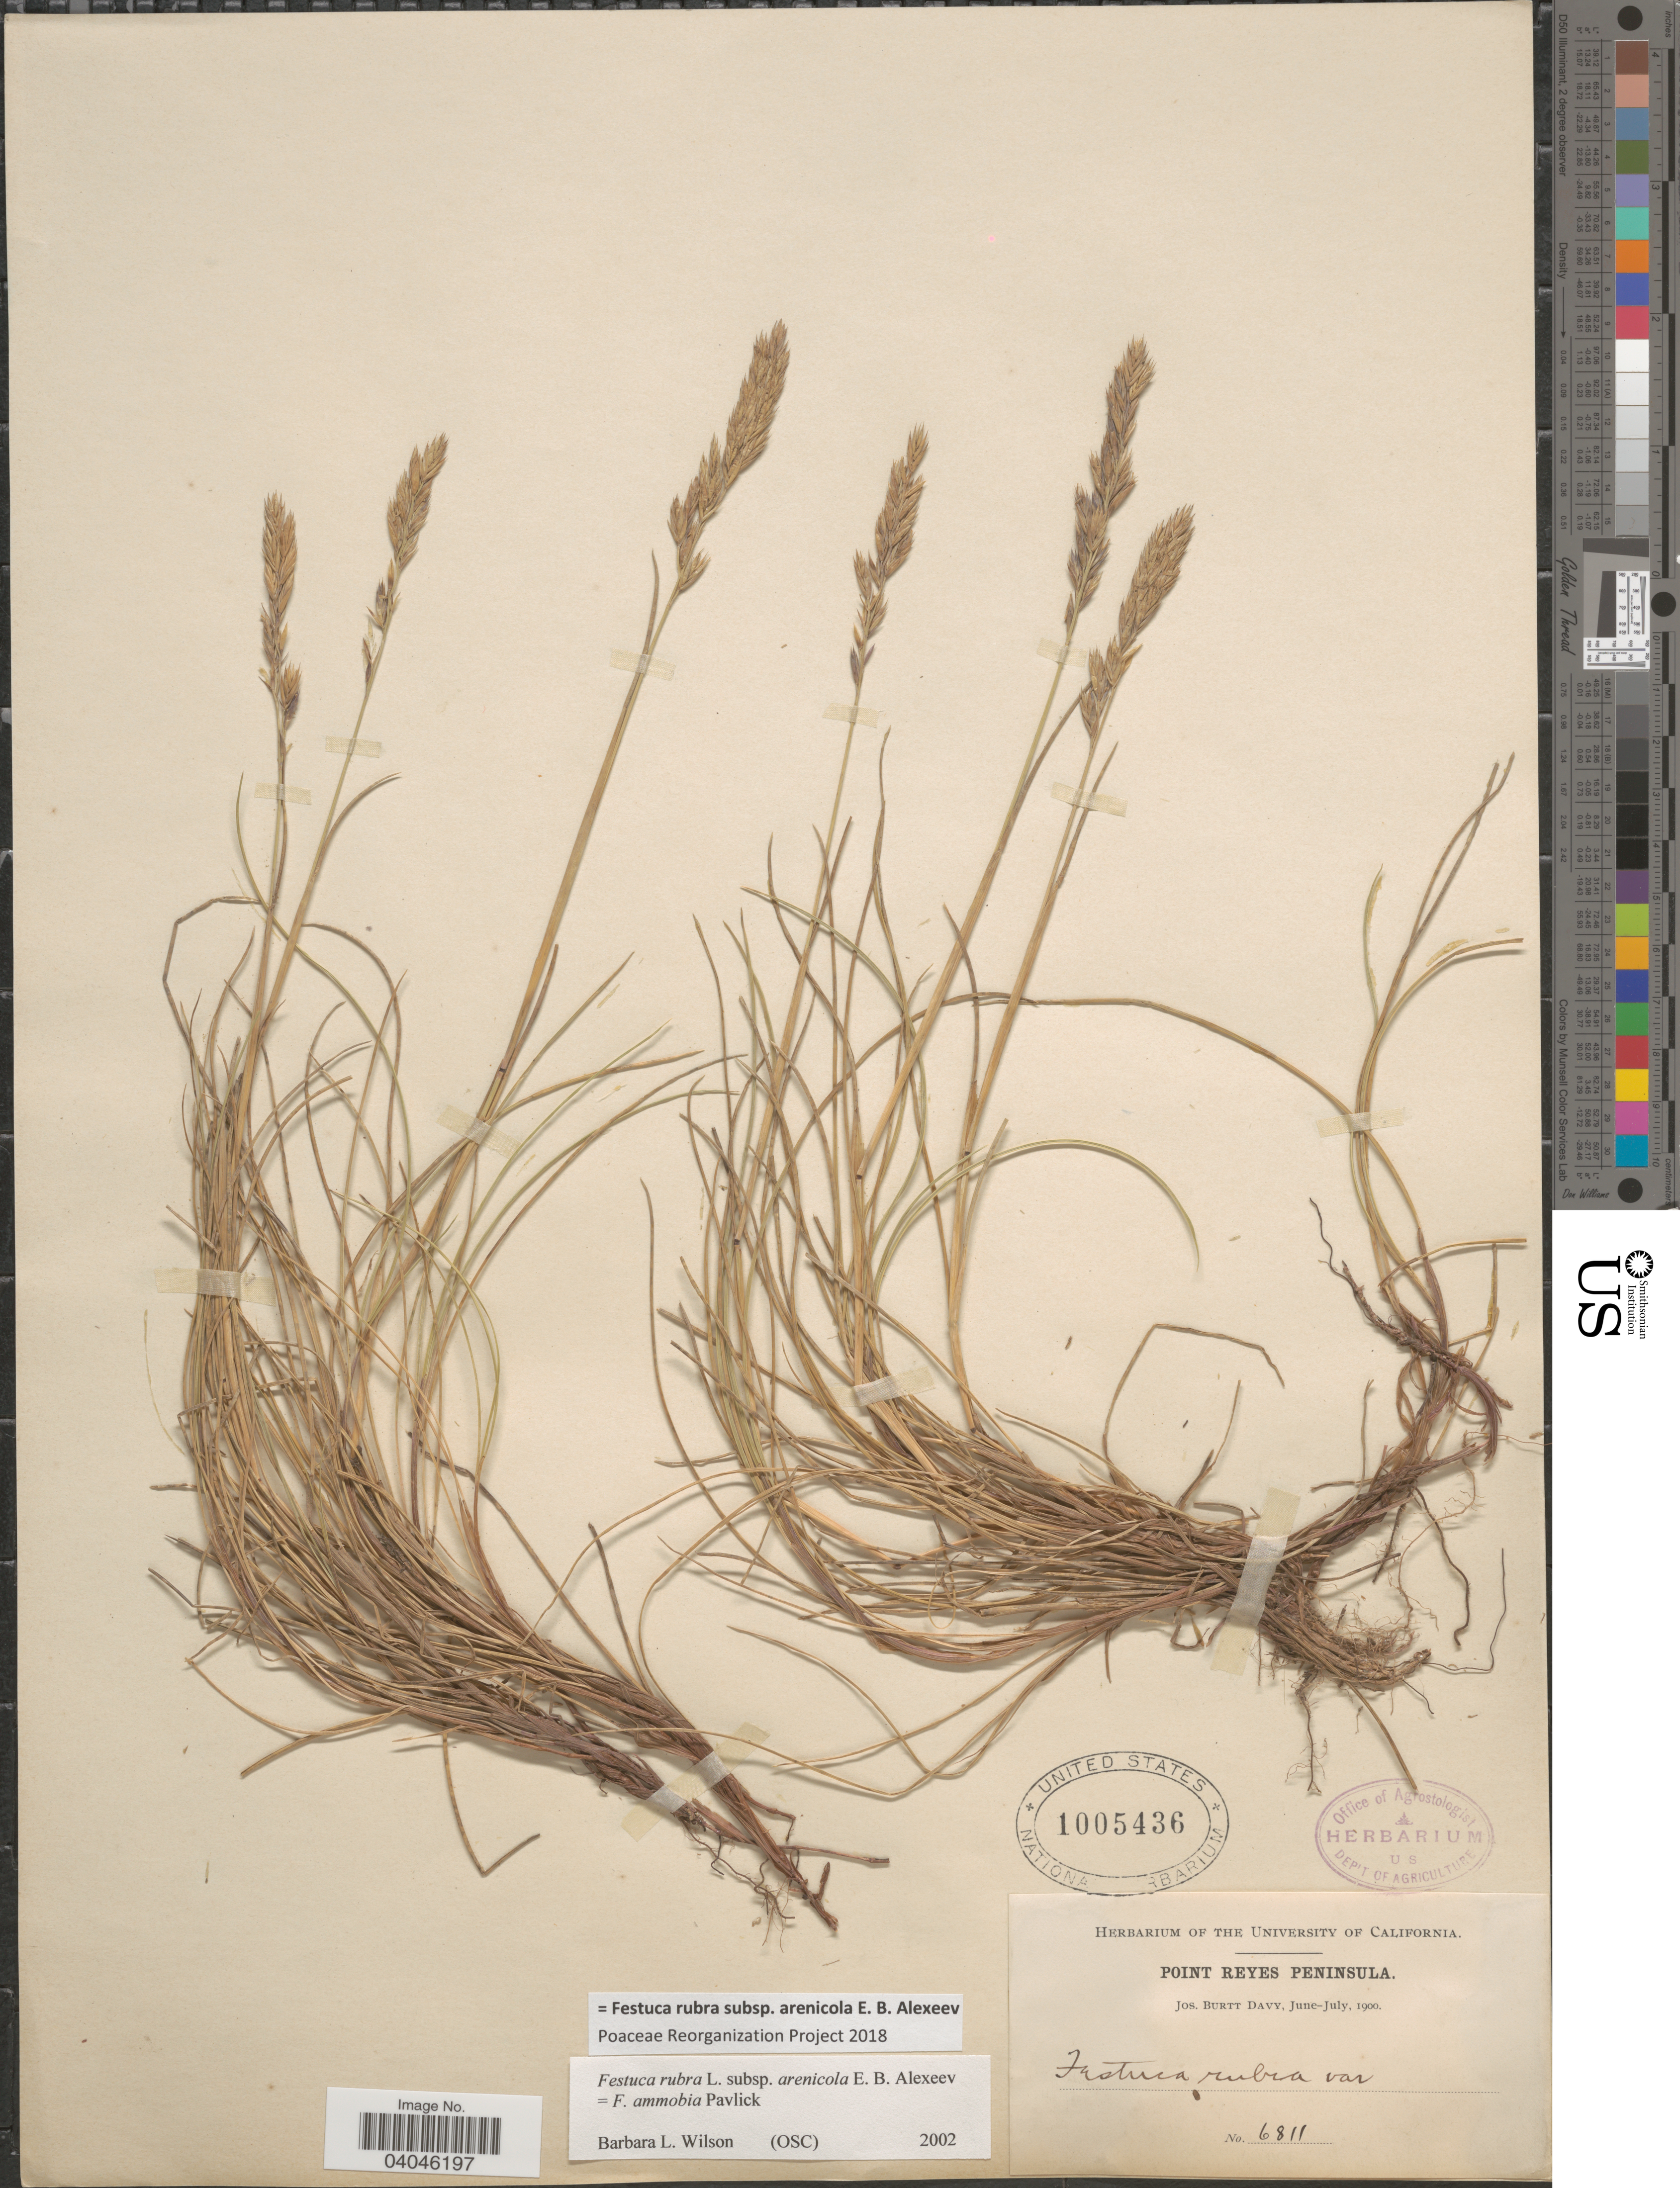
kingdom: Plantae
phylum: Tracheophyta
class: Liliopsida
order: Poales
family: Poaceae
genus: Festuca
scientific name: Festuca rubra subsp. arenicola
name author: E.B. Alexeev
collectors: J. Burtt Davy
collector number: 6811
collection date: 1900-06/1900-07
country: United States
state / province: California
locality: Point Reyes Peninsula.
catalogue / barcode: US 1005436